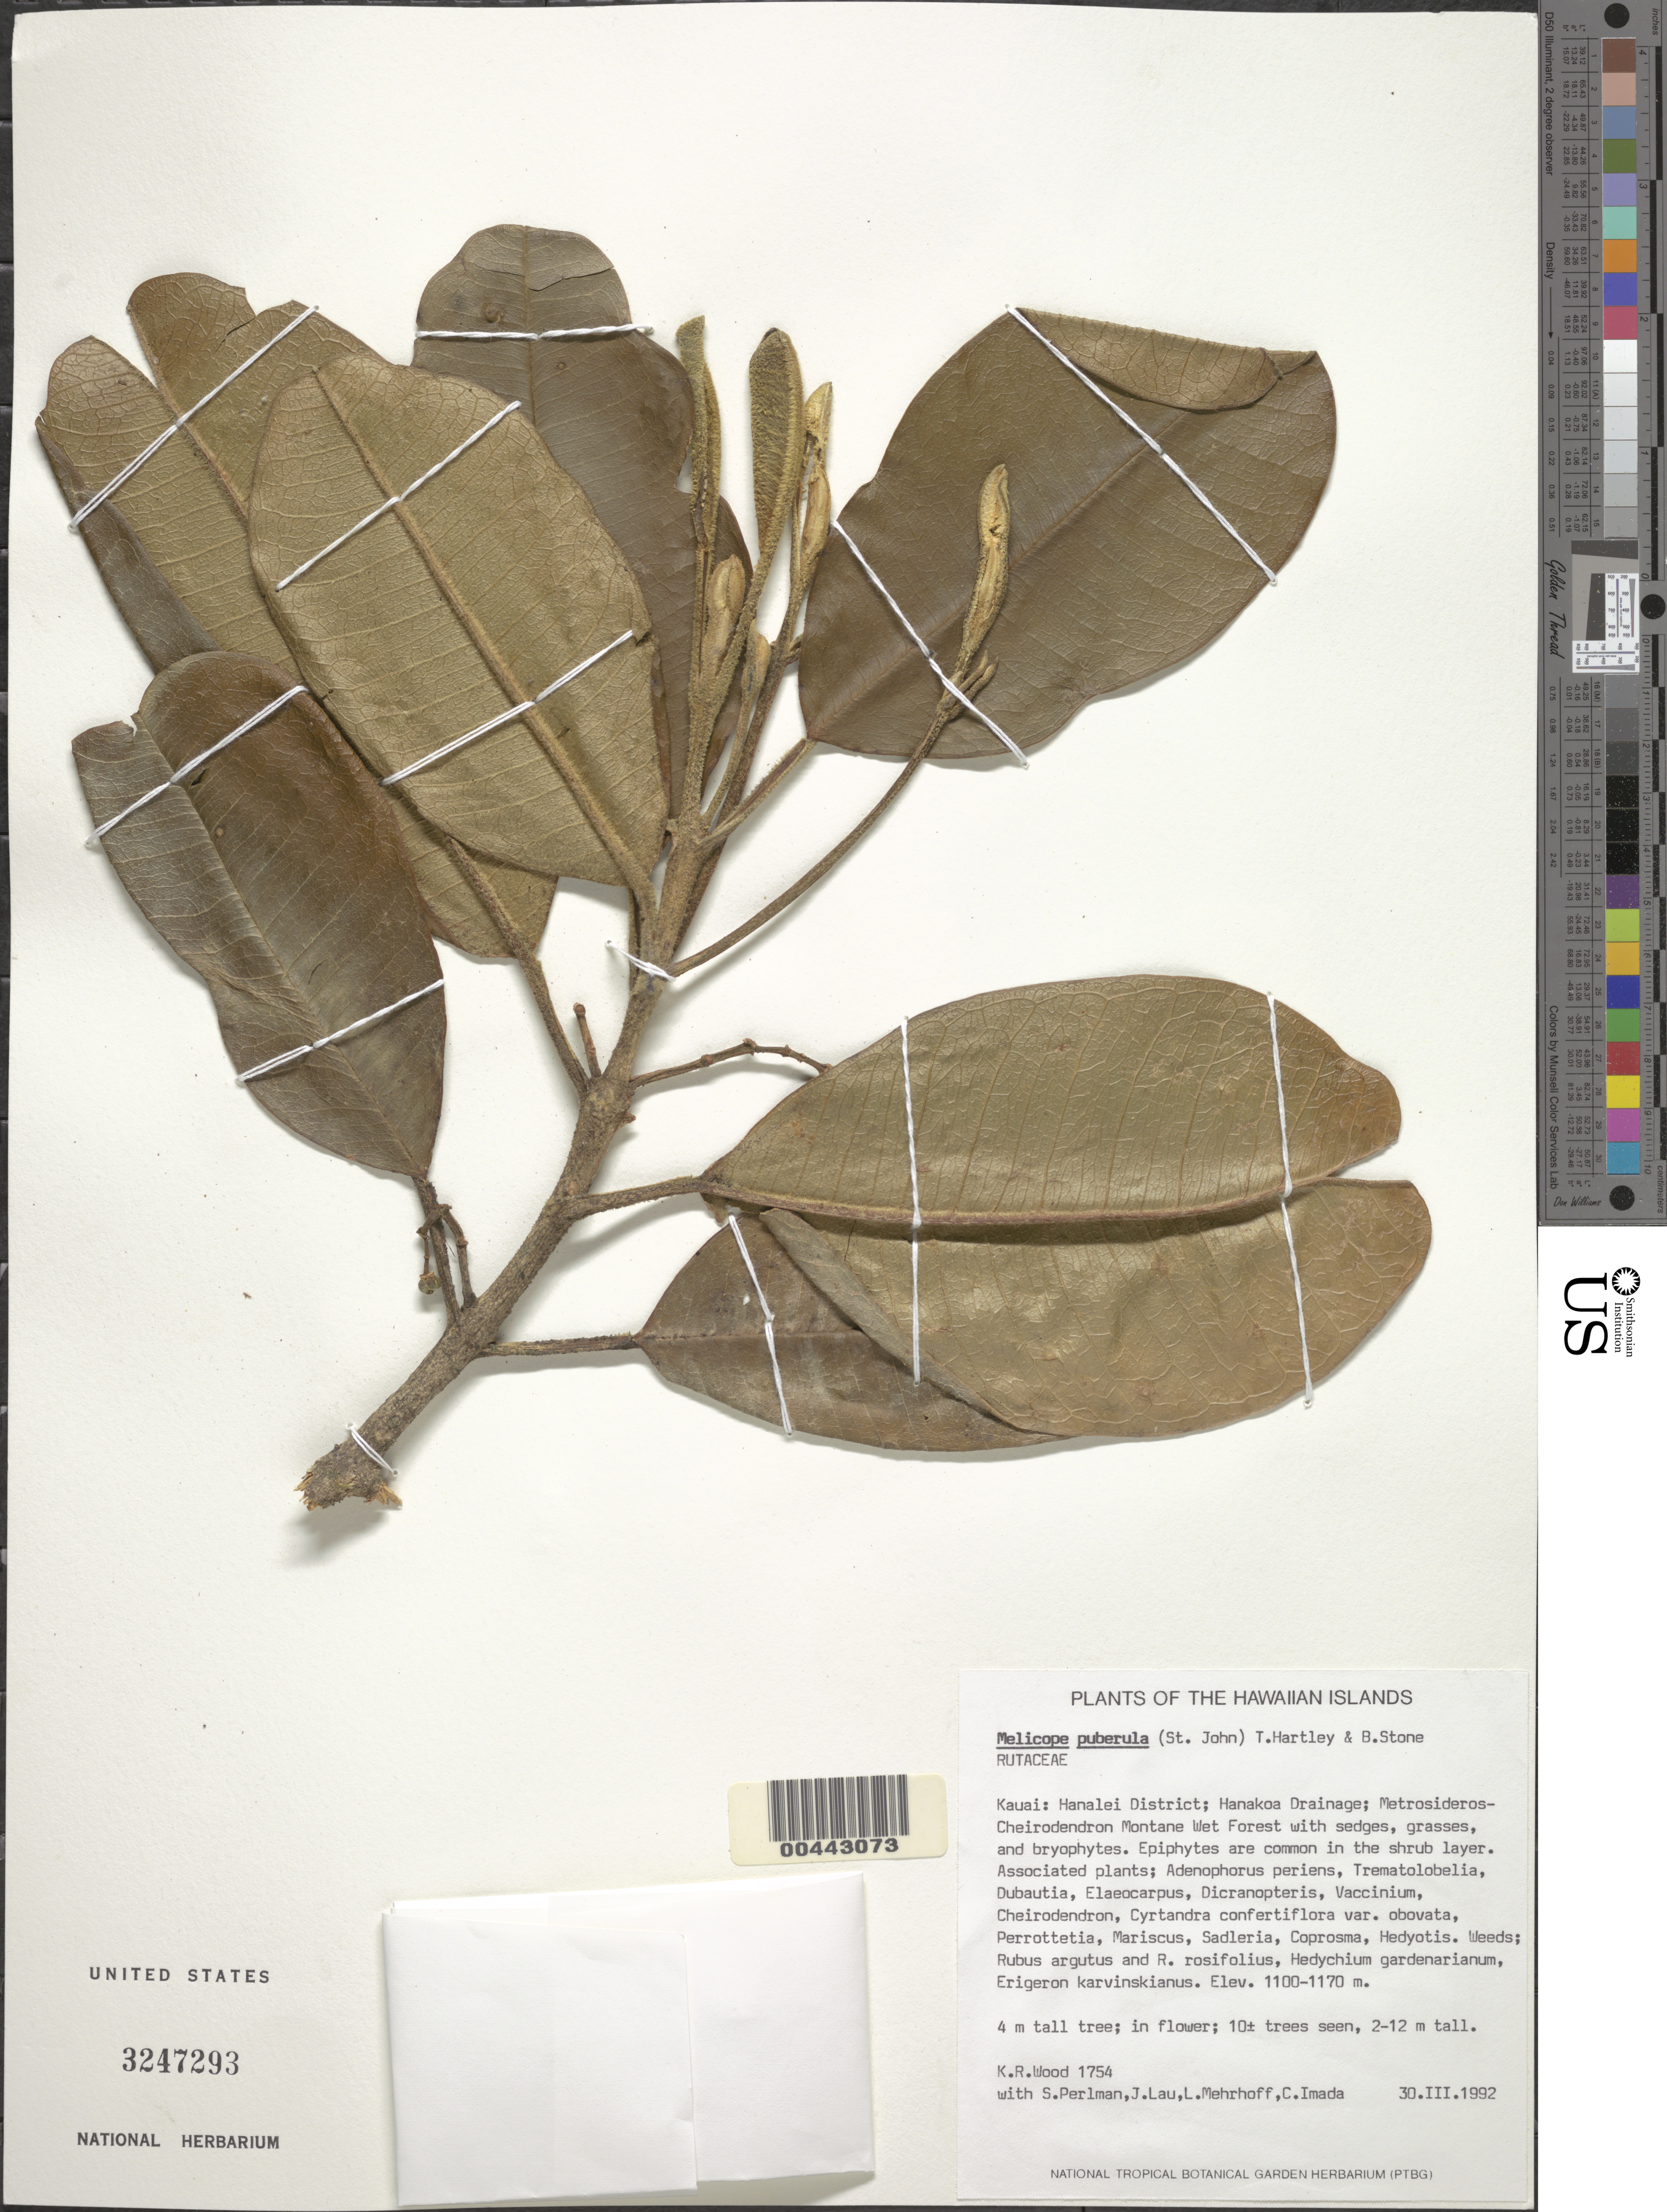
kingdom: Plantae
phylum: Tracheophyta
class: Magnoliopsida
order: Sapindales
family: Rutaceae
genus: Melicope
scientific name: Melicope puberula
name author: (H. St. John) T.G. Hartley & B.C. Stone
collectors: K. R. Wood, S. P. Perlman, J. Lau, L. Mehrhoff & C. Imada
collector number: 1754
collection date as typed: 30 Mar 1992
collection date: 1992-03-30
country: United States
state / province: Hawaii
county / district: Kauai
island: Kaua'i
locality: Hanalei District; Hanakoa Drainage.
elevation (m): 1100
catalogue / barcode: US 3247293